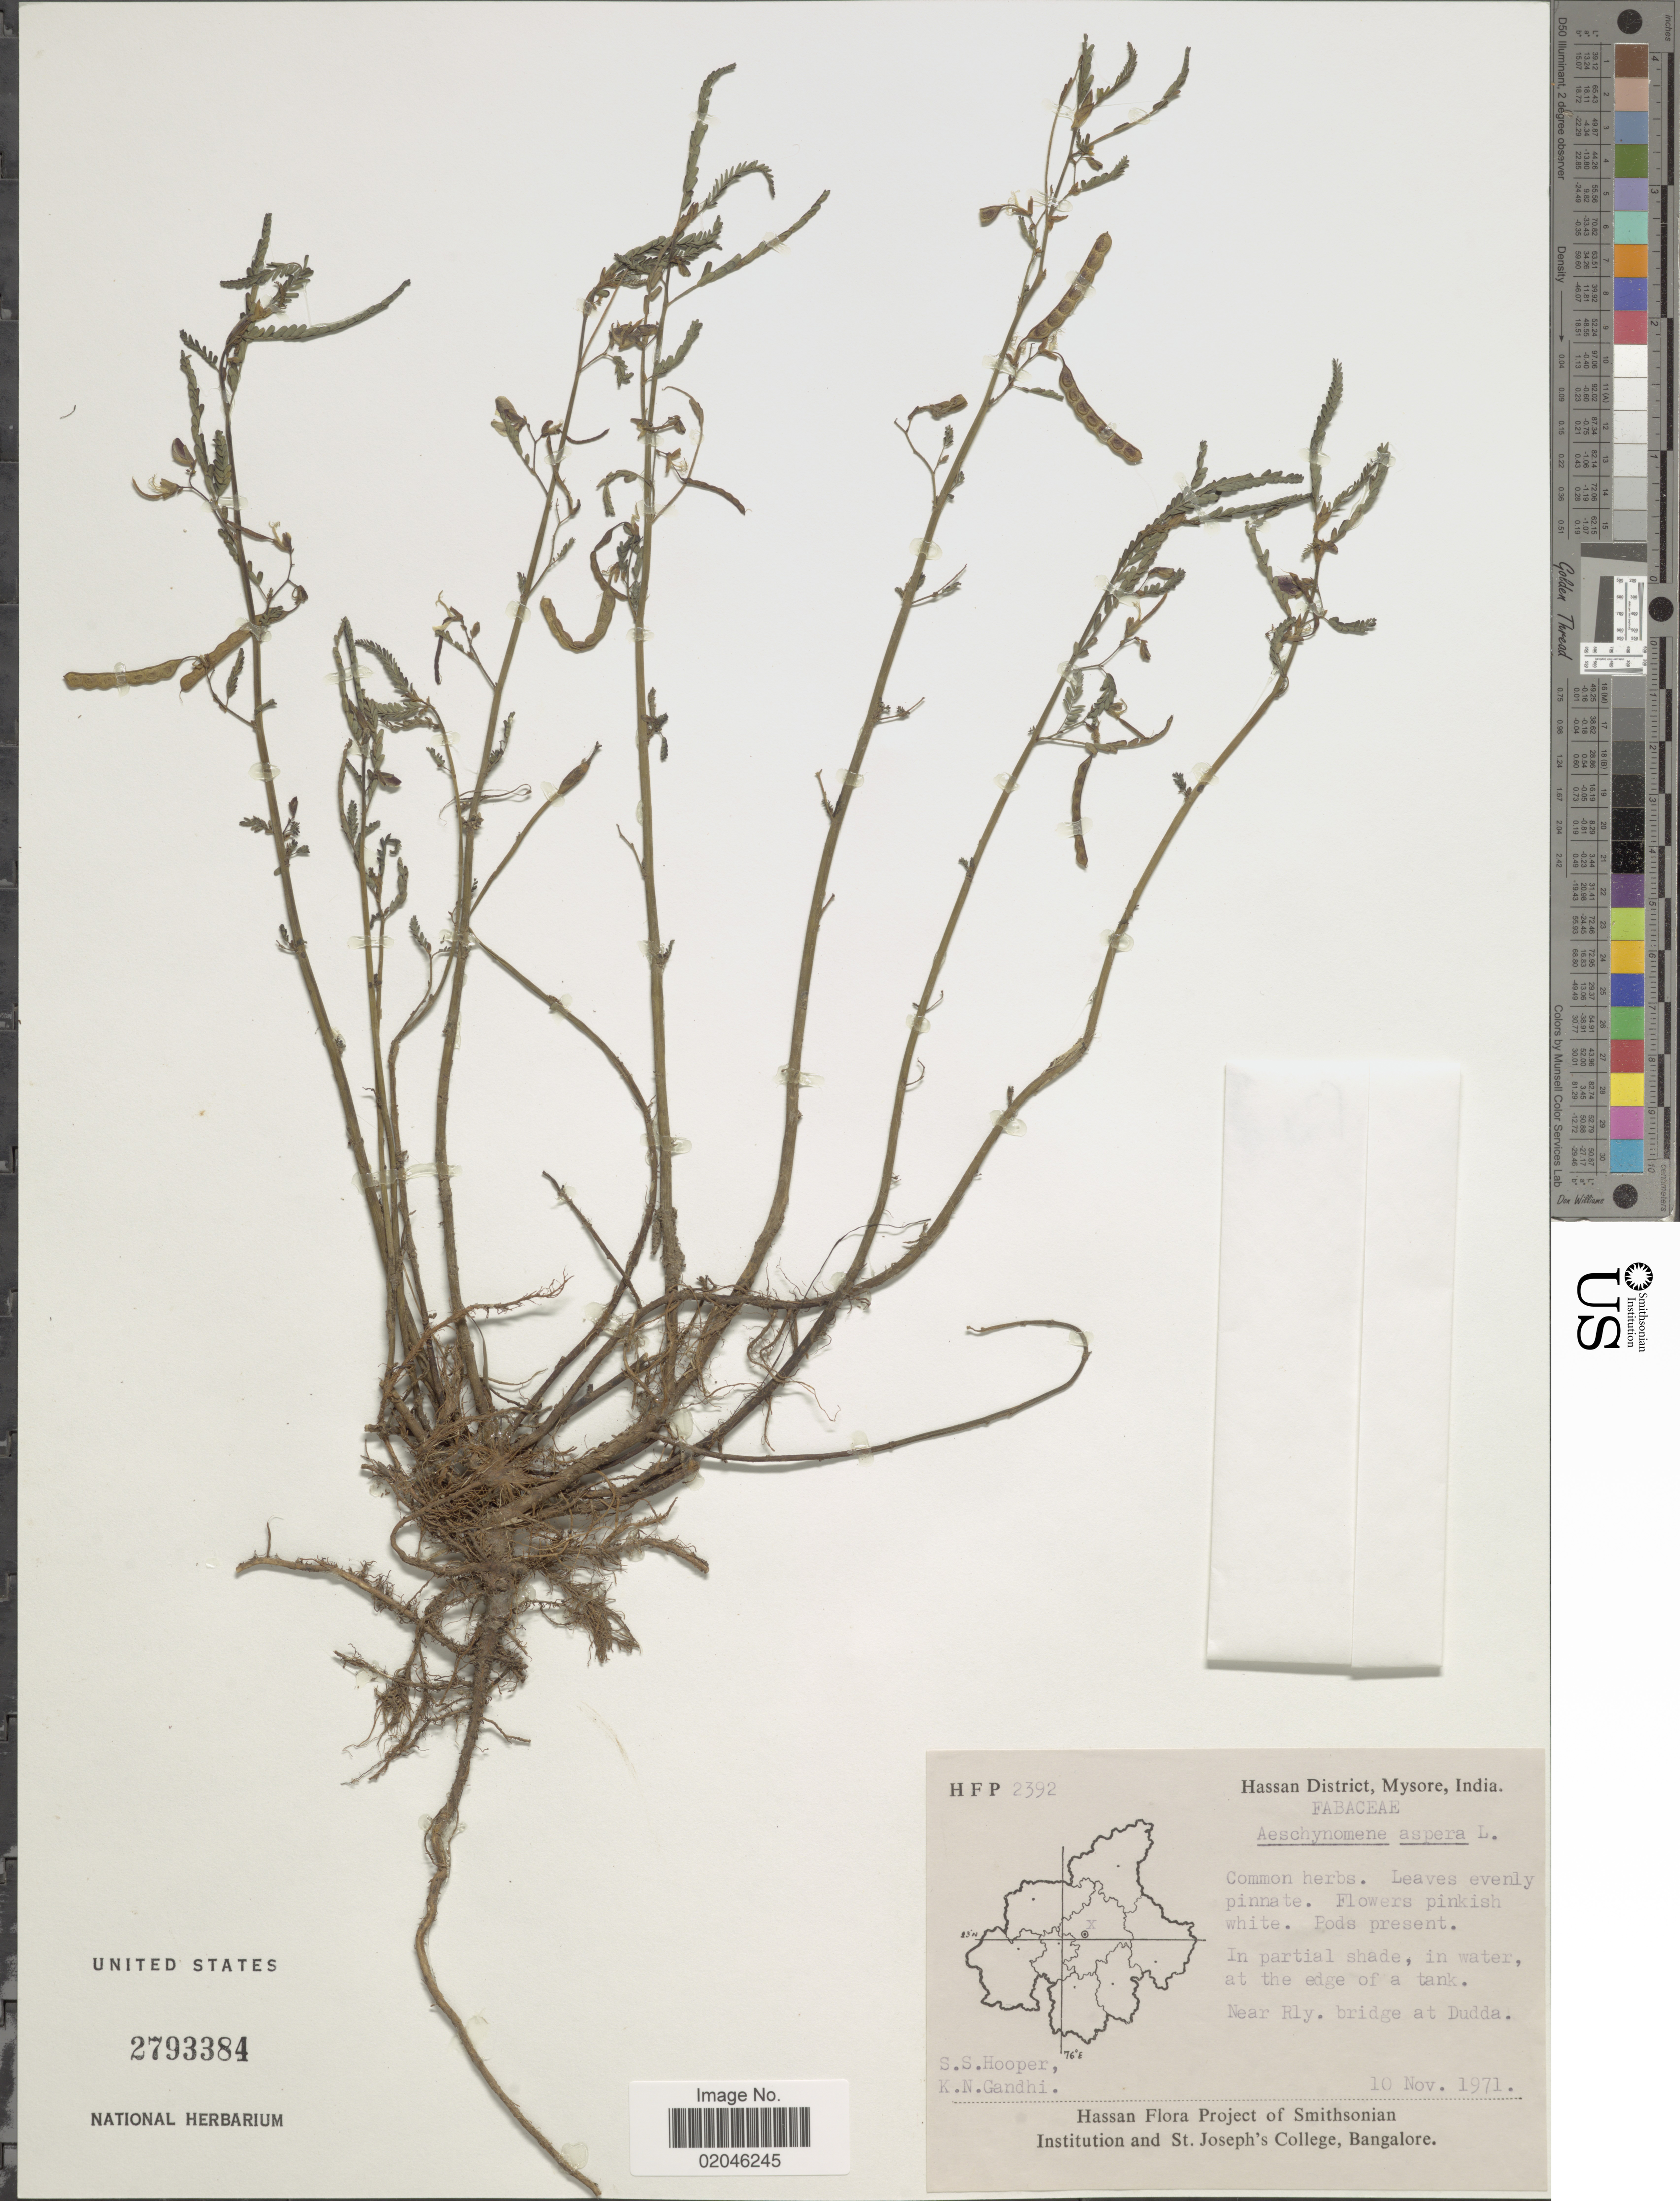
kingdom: Plantae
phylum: Tracheophyta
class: Magnoliopsida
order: Fabales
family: Fabaceae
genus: Aeschynomene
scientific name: Aeschynomene aspera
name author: L.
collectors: S. S. Hooper & K. N. Gandhi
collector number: HFP2392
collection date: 1971-11-10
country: India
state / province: Karnataka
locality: Hassan District, Mysore, at edge of tank, in water, near Rly, bridge at Dudda.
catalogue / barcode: US 2793384